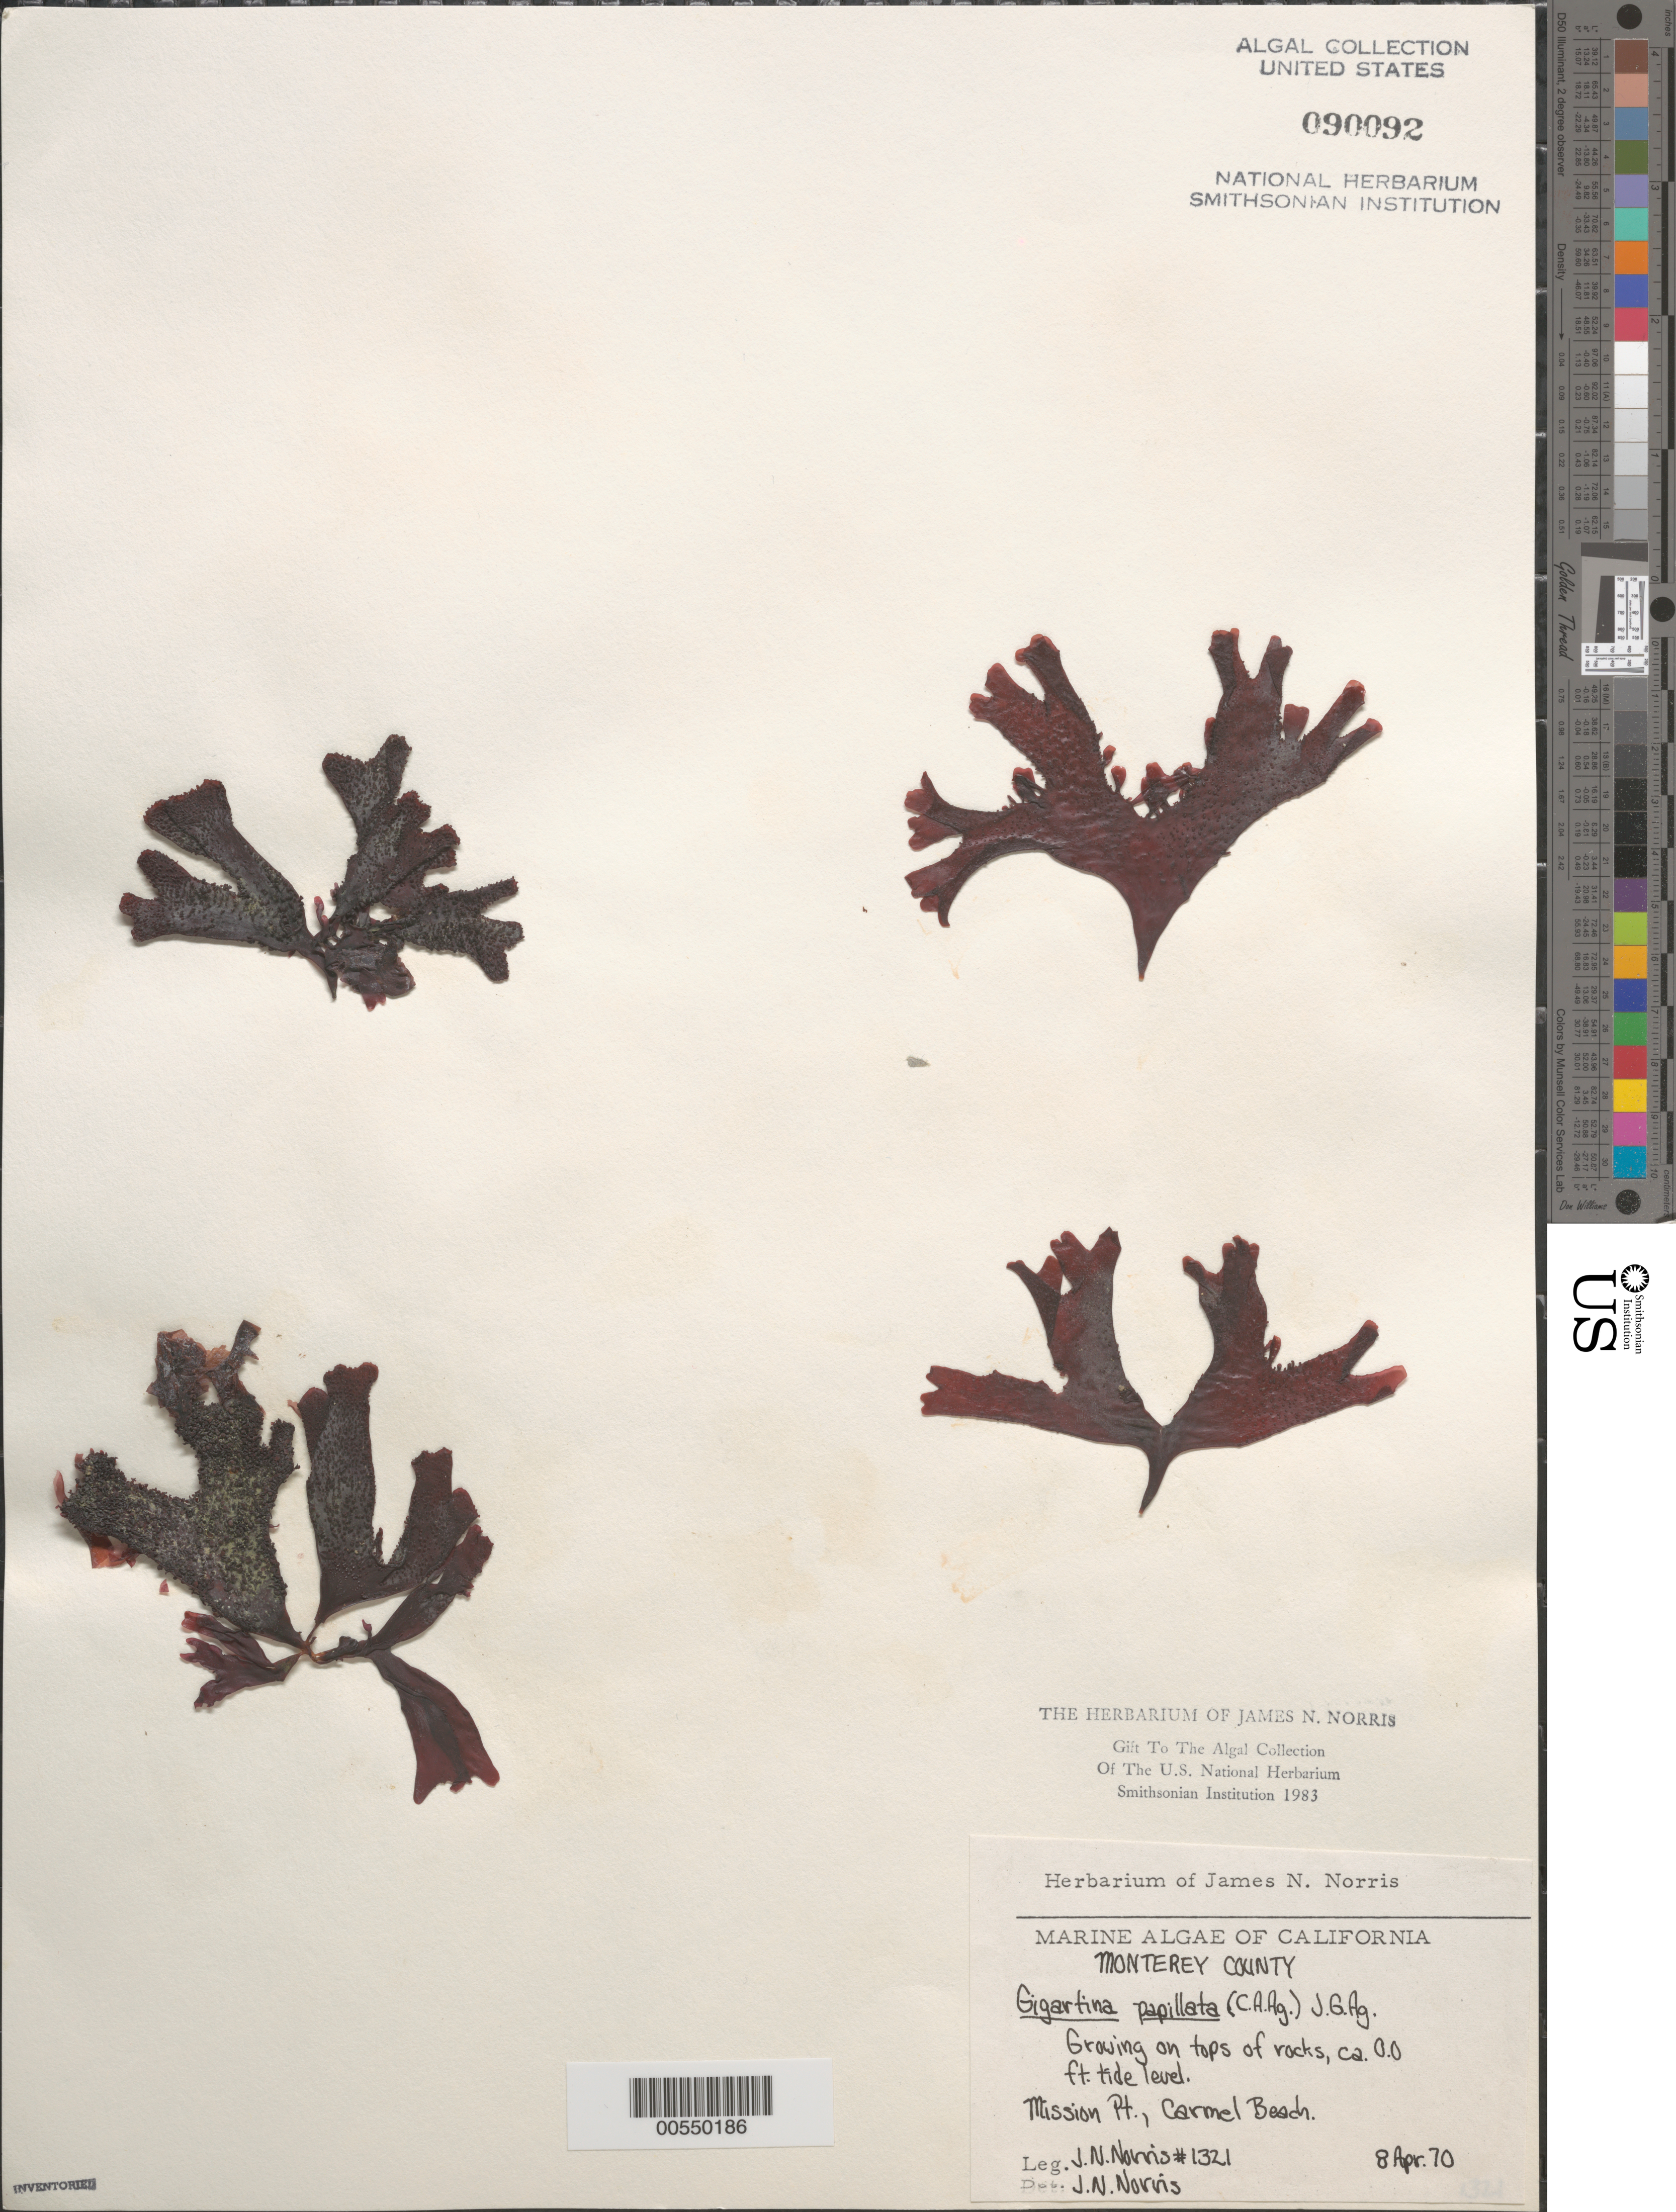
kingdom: Plantae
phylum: Rhodophyta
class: Florideophyceae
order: Gigartinales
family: Phyllophoraceae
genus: Mastocarpus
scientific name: Mastocarpus papillatus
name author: (C. Agardh) Kütz.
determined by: Algae name updating Project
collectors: J. N. Norris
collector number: JN-1321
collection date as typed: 08 Apr 1970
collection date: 1970-04-08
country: United States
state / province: California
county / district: Monterey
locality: Mission Point, Carmel Beach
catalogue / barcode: US 90092